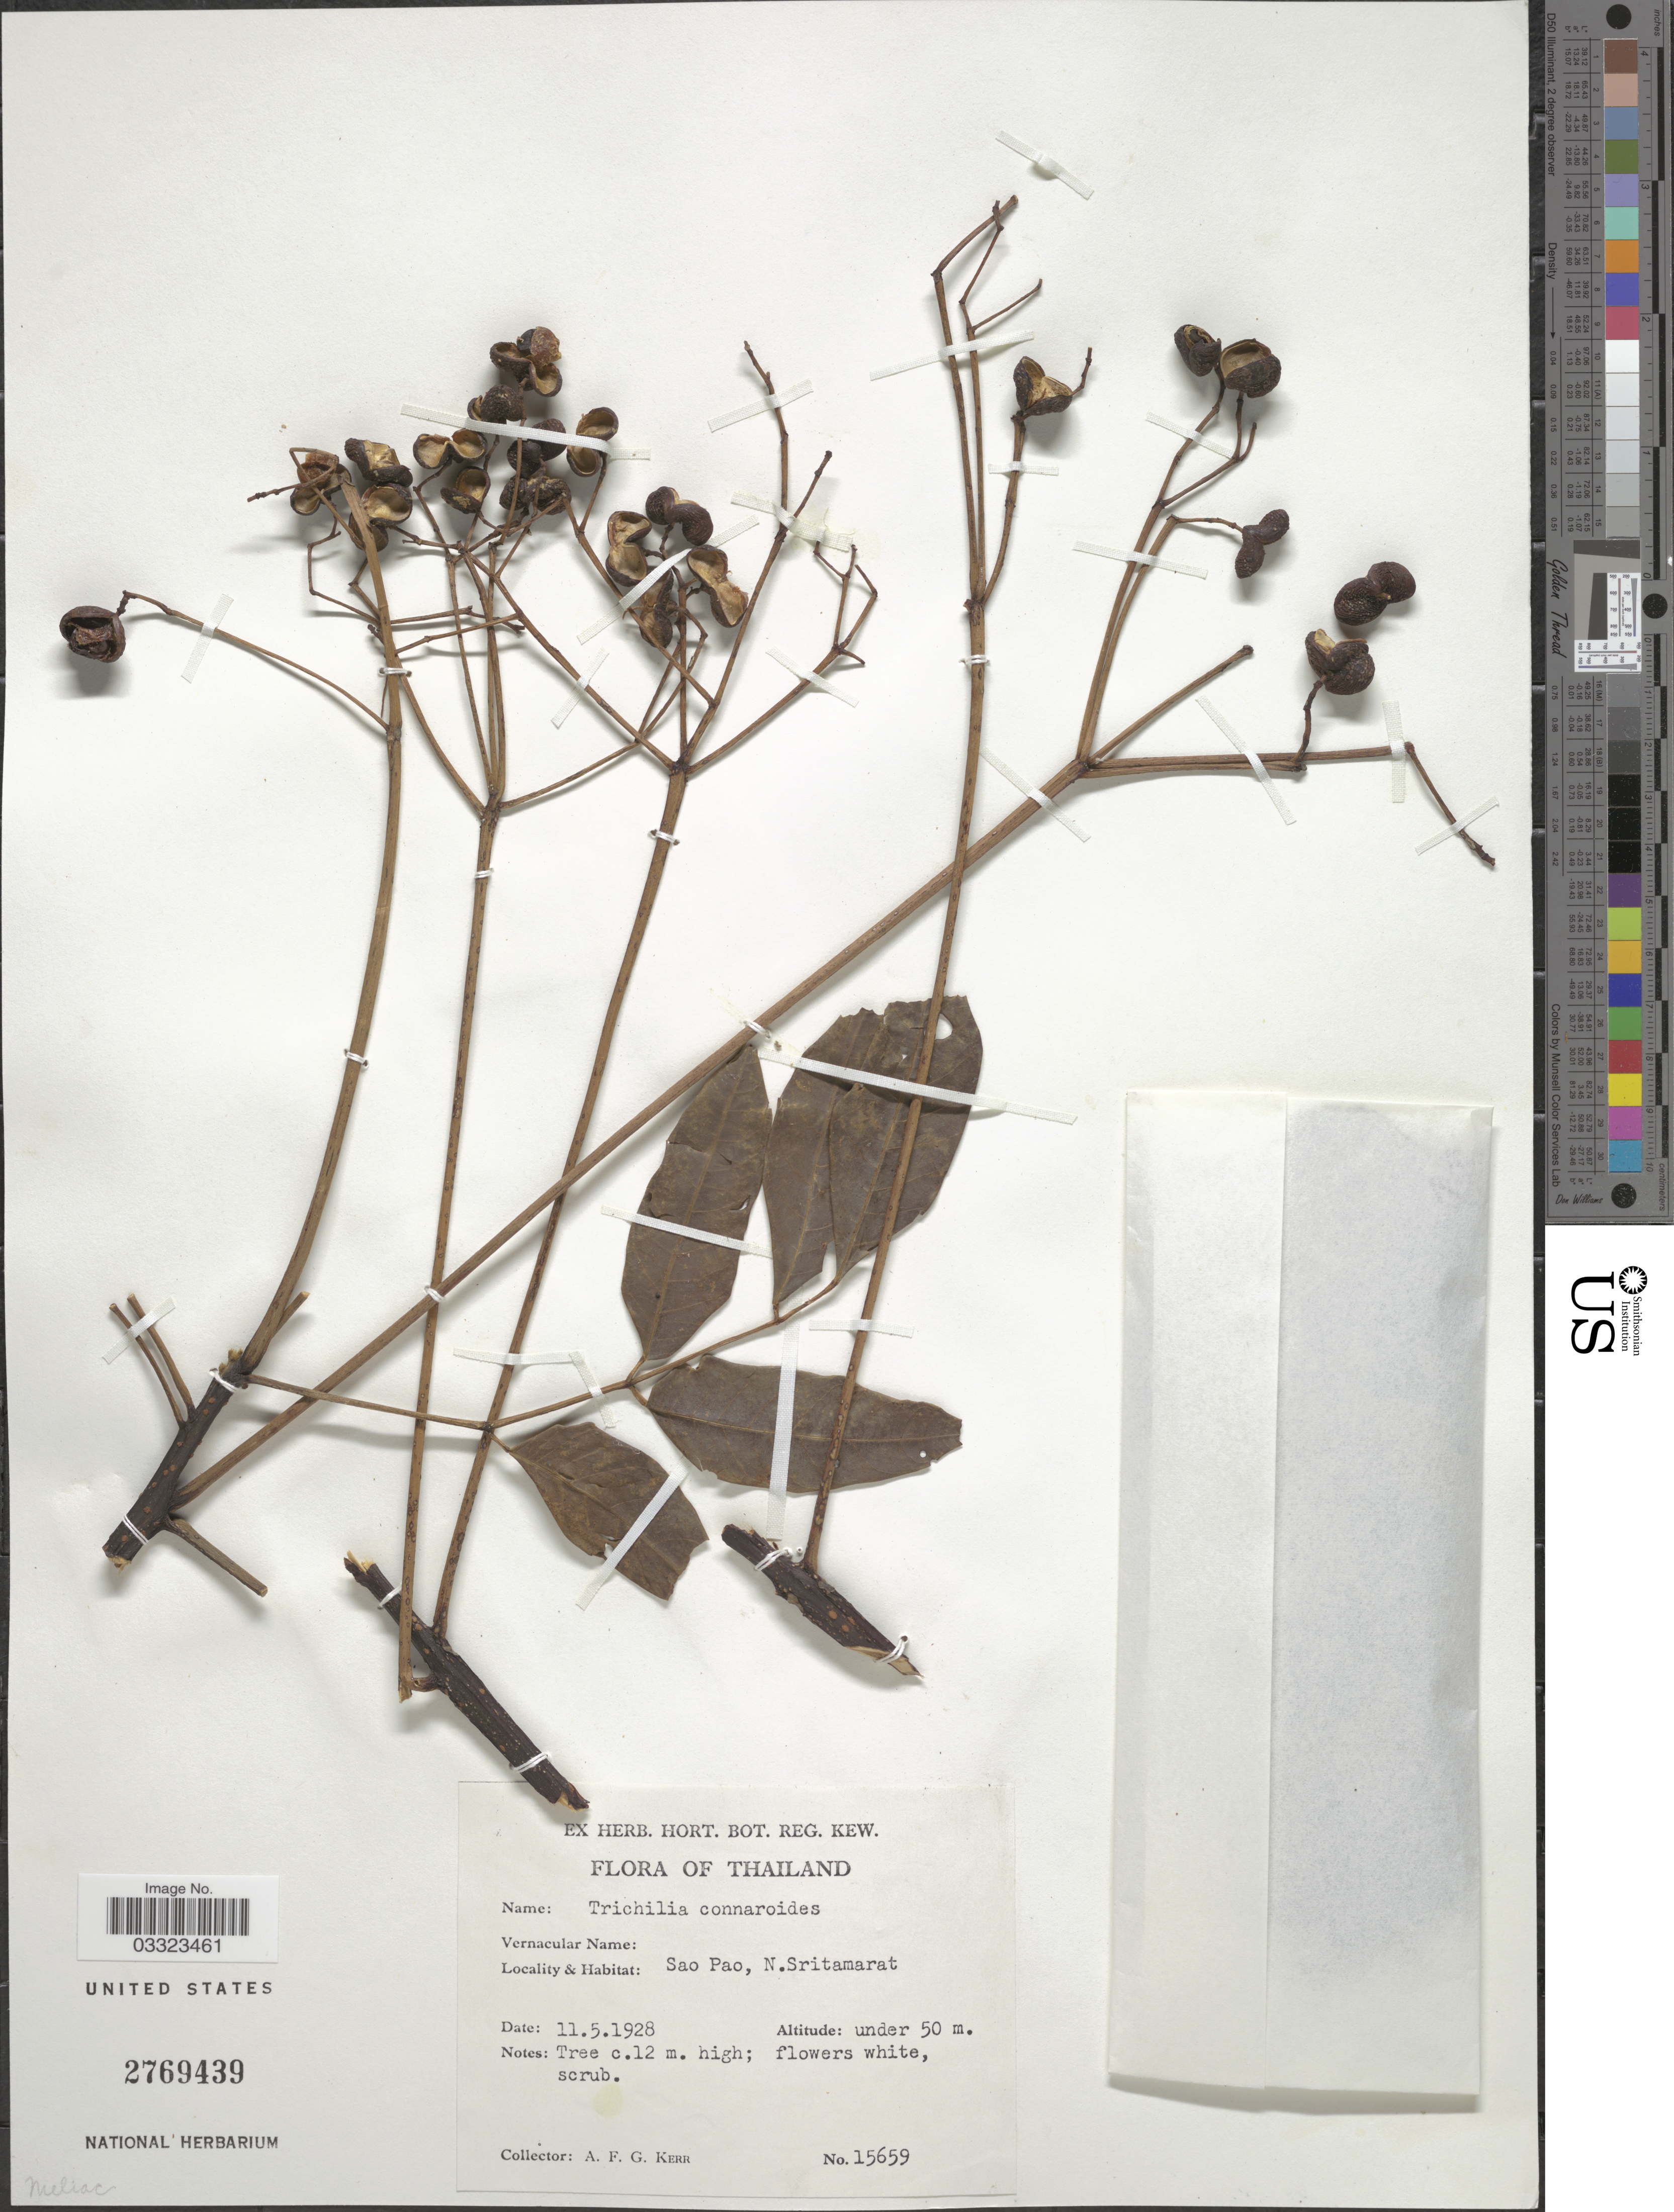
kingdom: Plantae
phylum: Tracheophyta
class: Magnoliopsida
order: Sapindales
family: Meliaceae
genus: Trichilia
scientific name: Trichilia connaroides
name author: (Wight & Arn.) Bentv.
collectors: A. F. G. Kerr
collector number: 15659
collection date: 1928-05-11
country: Thailand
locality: Sao Pao, N. Sritamarat.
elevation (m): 50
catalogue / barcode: US 2769439